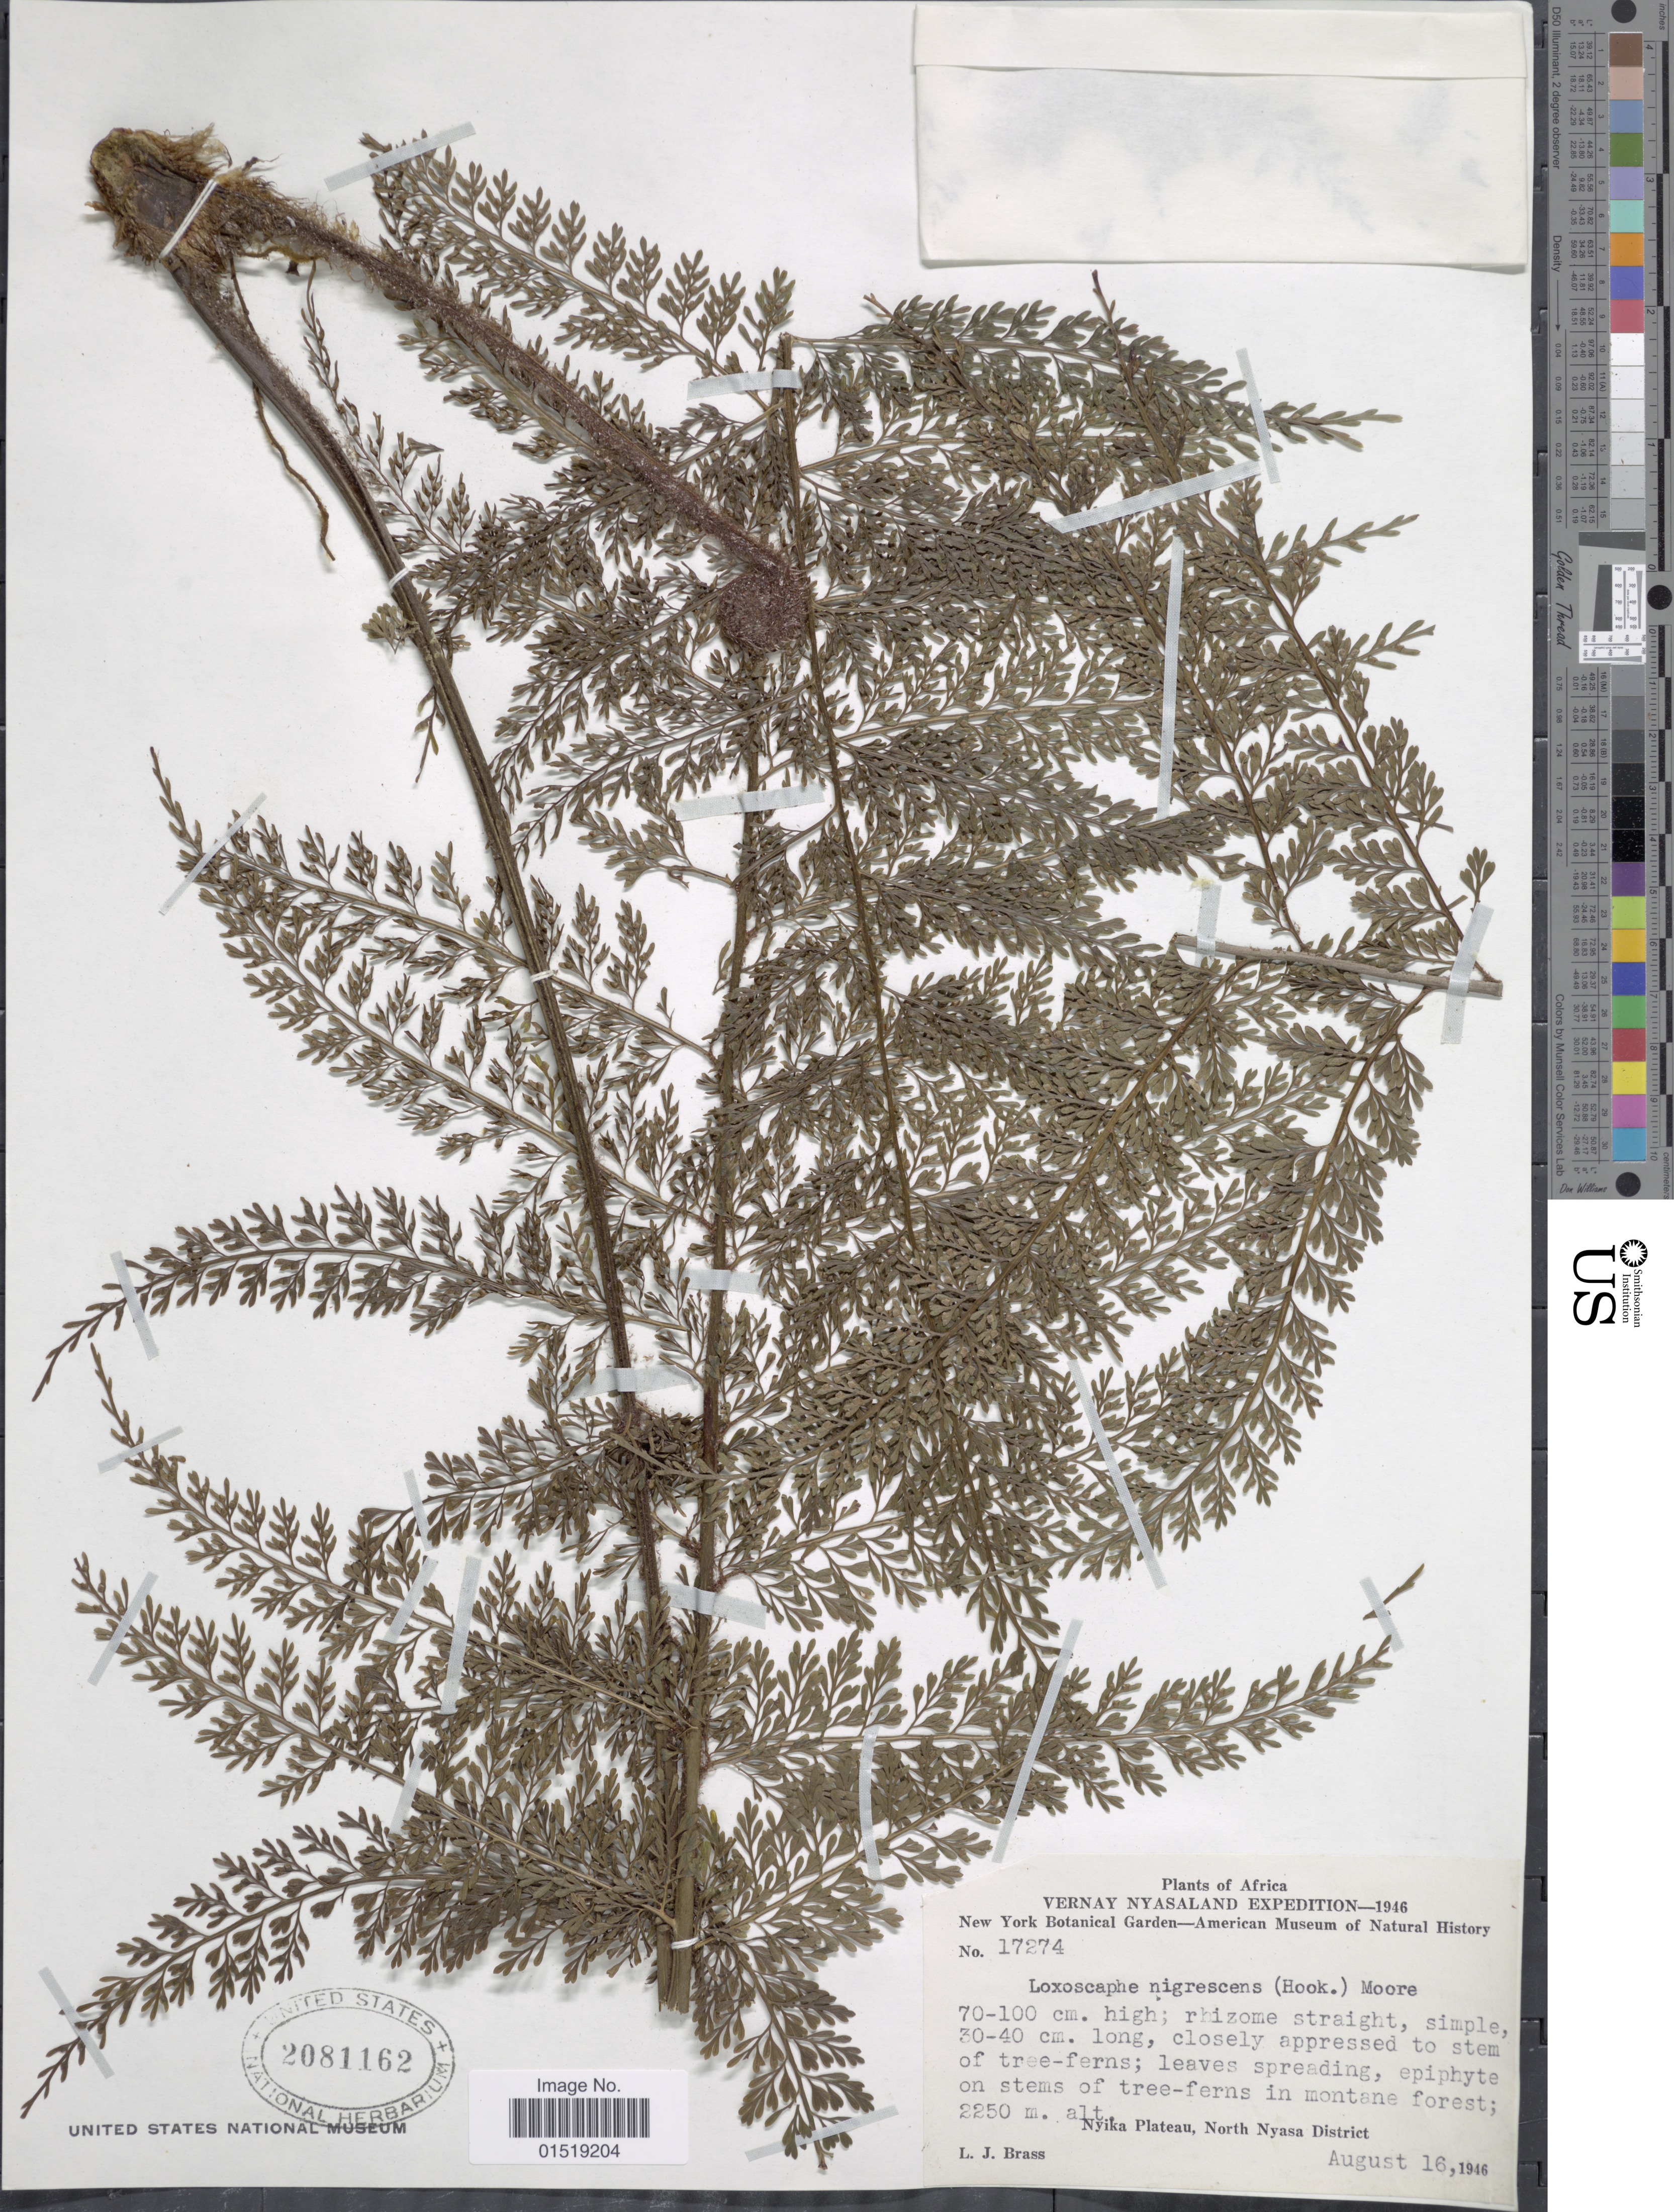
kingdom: Plantae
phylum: Tracheophyta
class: Polypodiopsida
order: Polypodiales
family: Aspleniaceae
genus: Asplenium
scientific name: Asplenium hypomelas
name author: Kuhn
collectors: L. J. Brass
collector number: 17274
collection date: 1946-08-16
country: Malawi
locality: Nyika Plateau, North Nyasa District.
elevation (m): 2250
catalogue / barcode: US 2081162